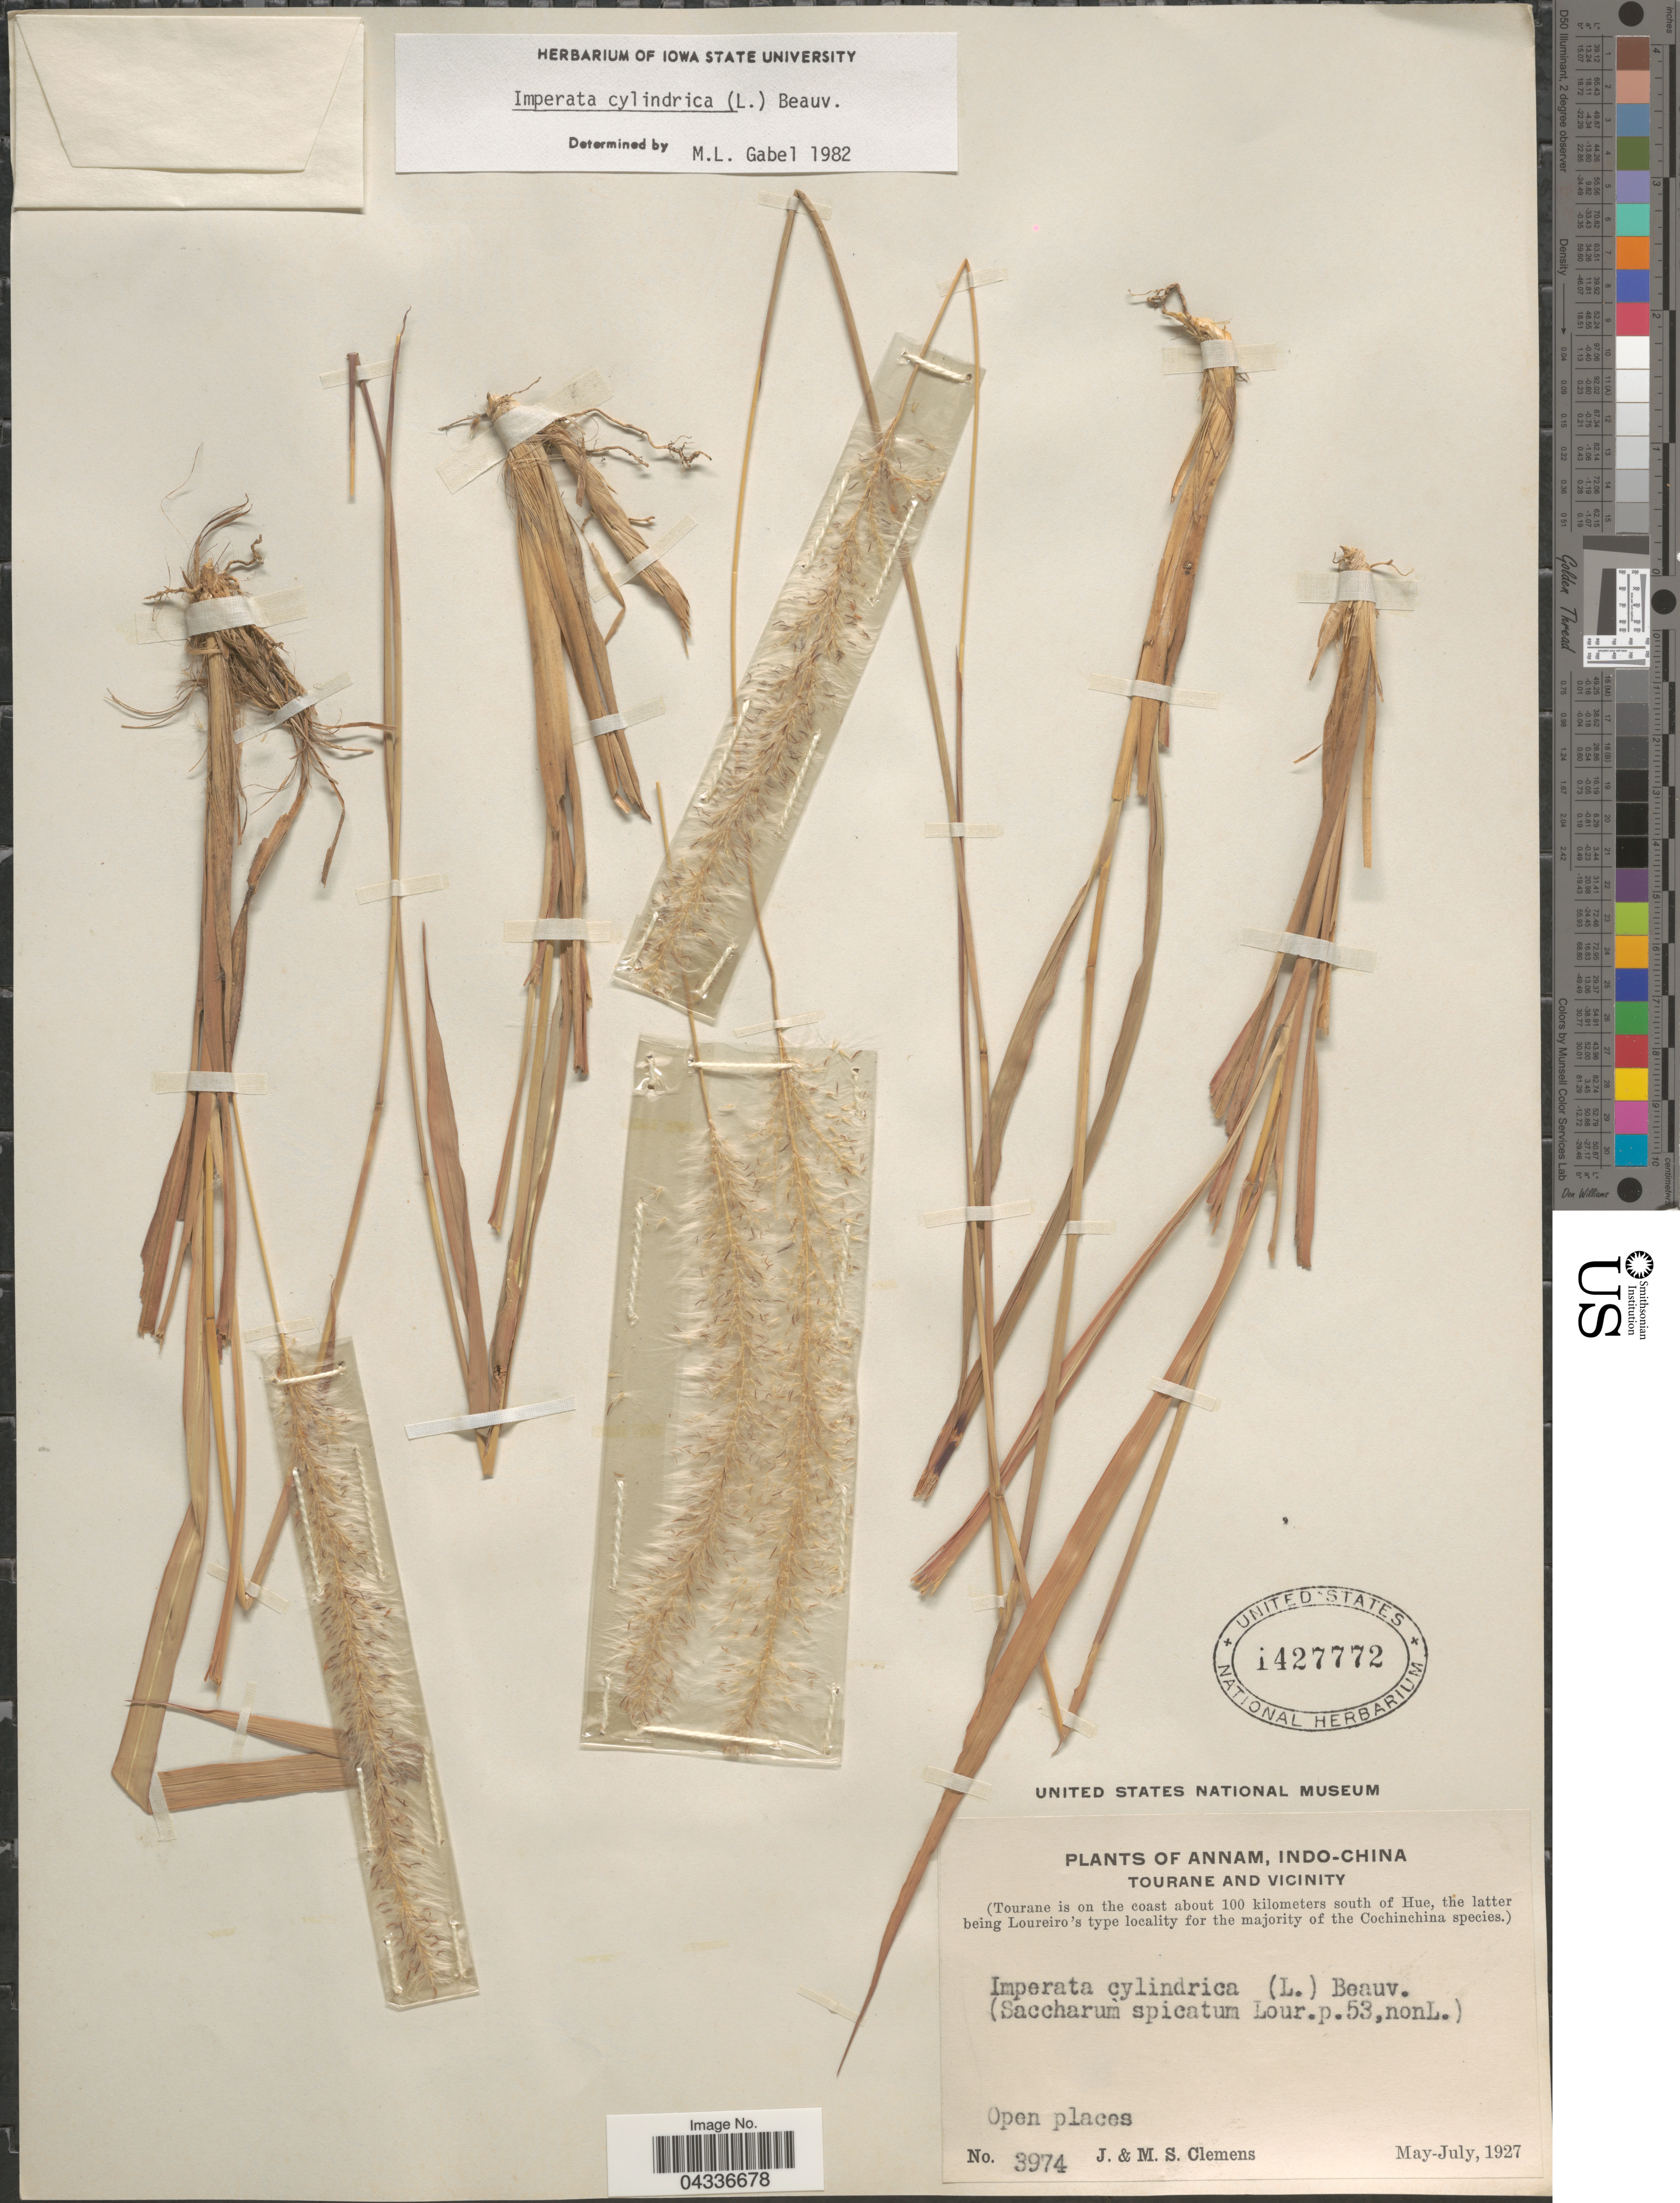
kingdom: Plantae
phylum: Tracheophyta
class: Liliopsida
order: Poales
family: Poaceae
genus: Imperata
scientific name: Imperata cylindrica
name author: (L.) P. Beauv.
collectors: J. Clemens & M. S. Clemens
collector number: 3974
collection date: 1927-05/1927-07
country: Vietnam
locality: Annam, Indo-China. Tourane and vicinity. (Tourane is on the coast about 100 kilometers south of Hue).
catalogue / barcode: US 1427772